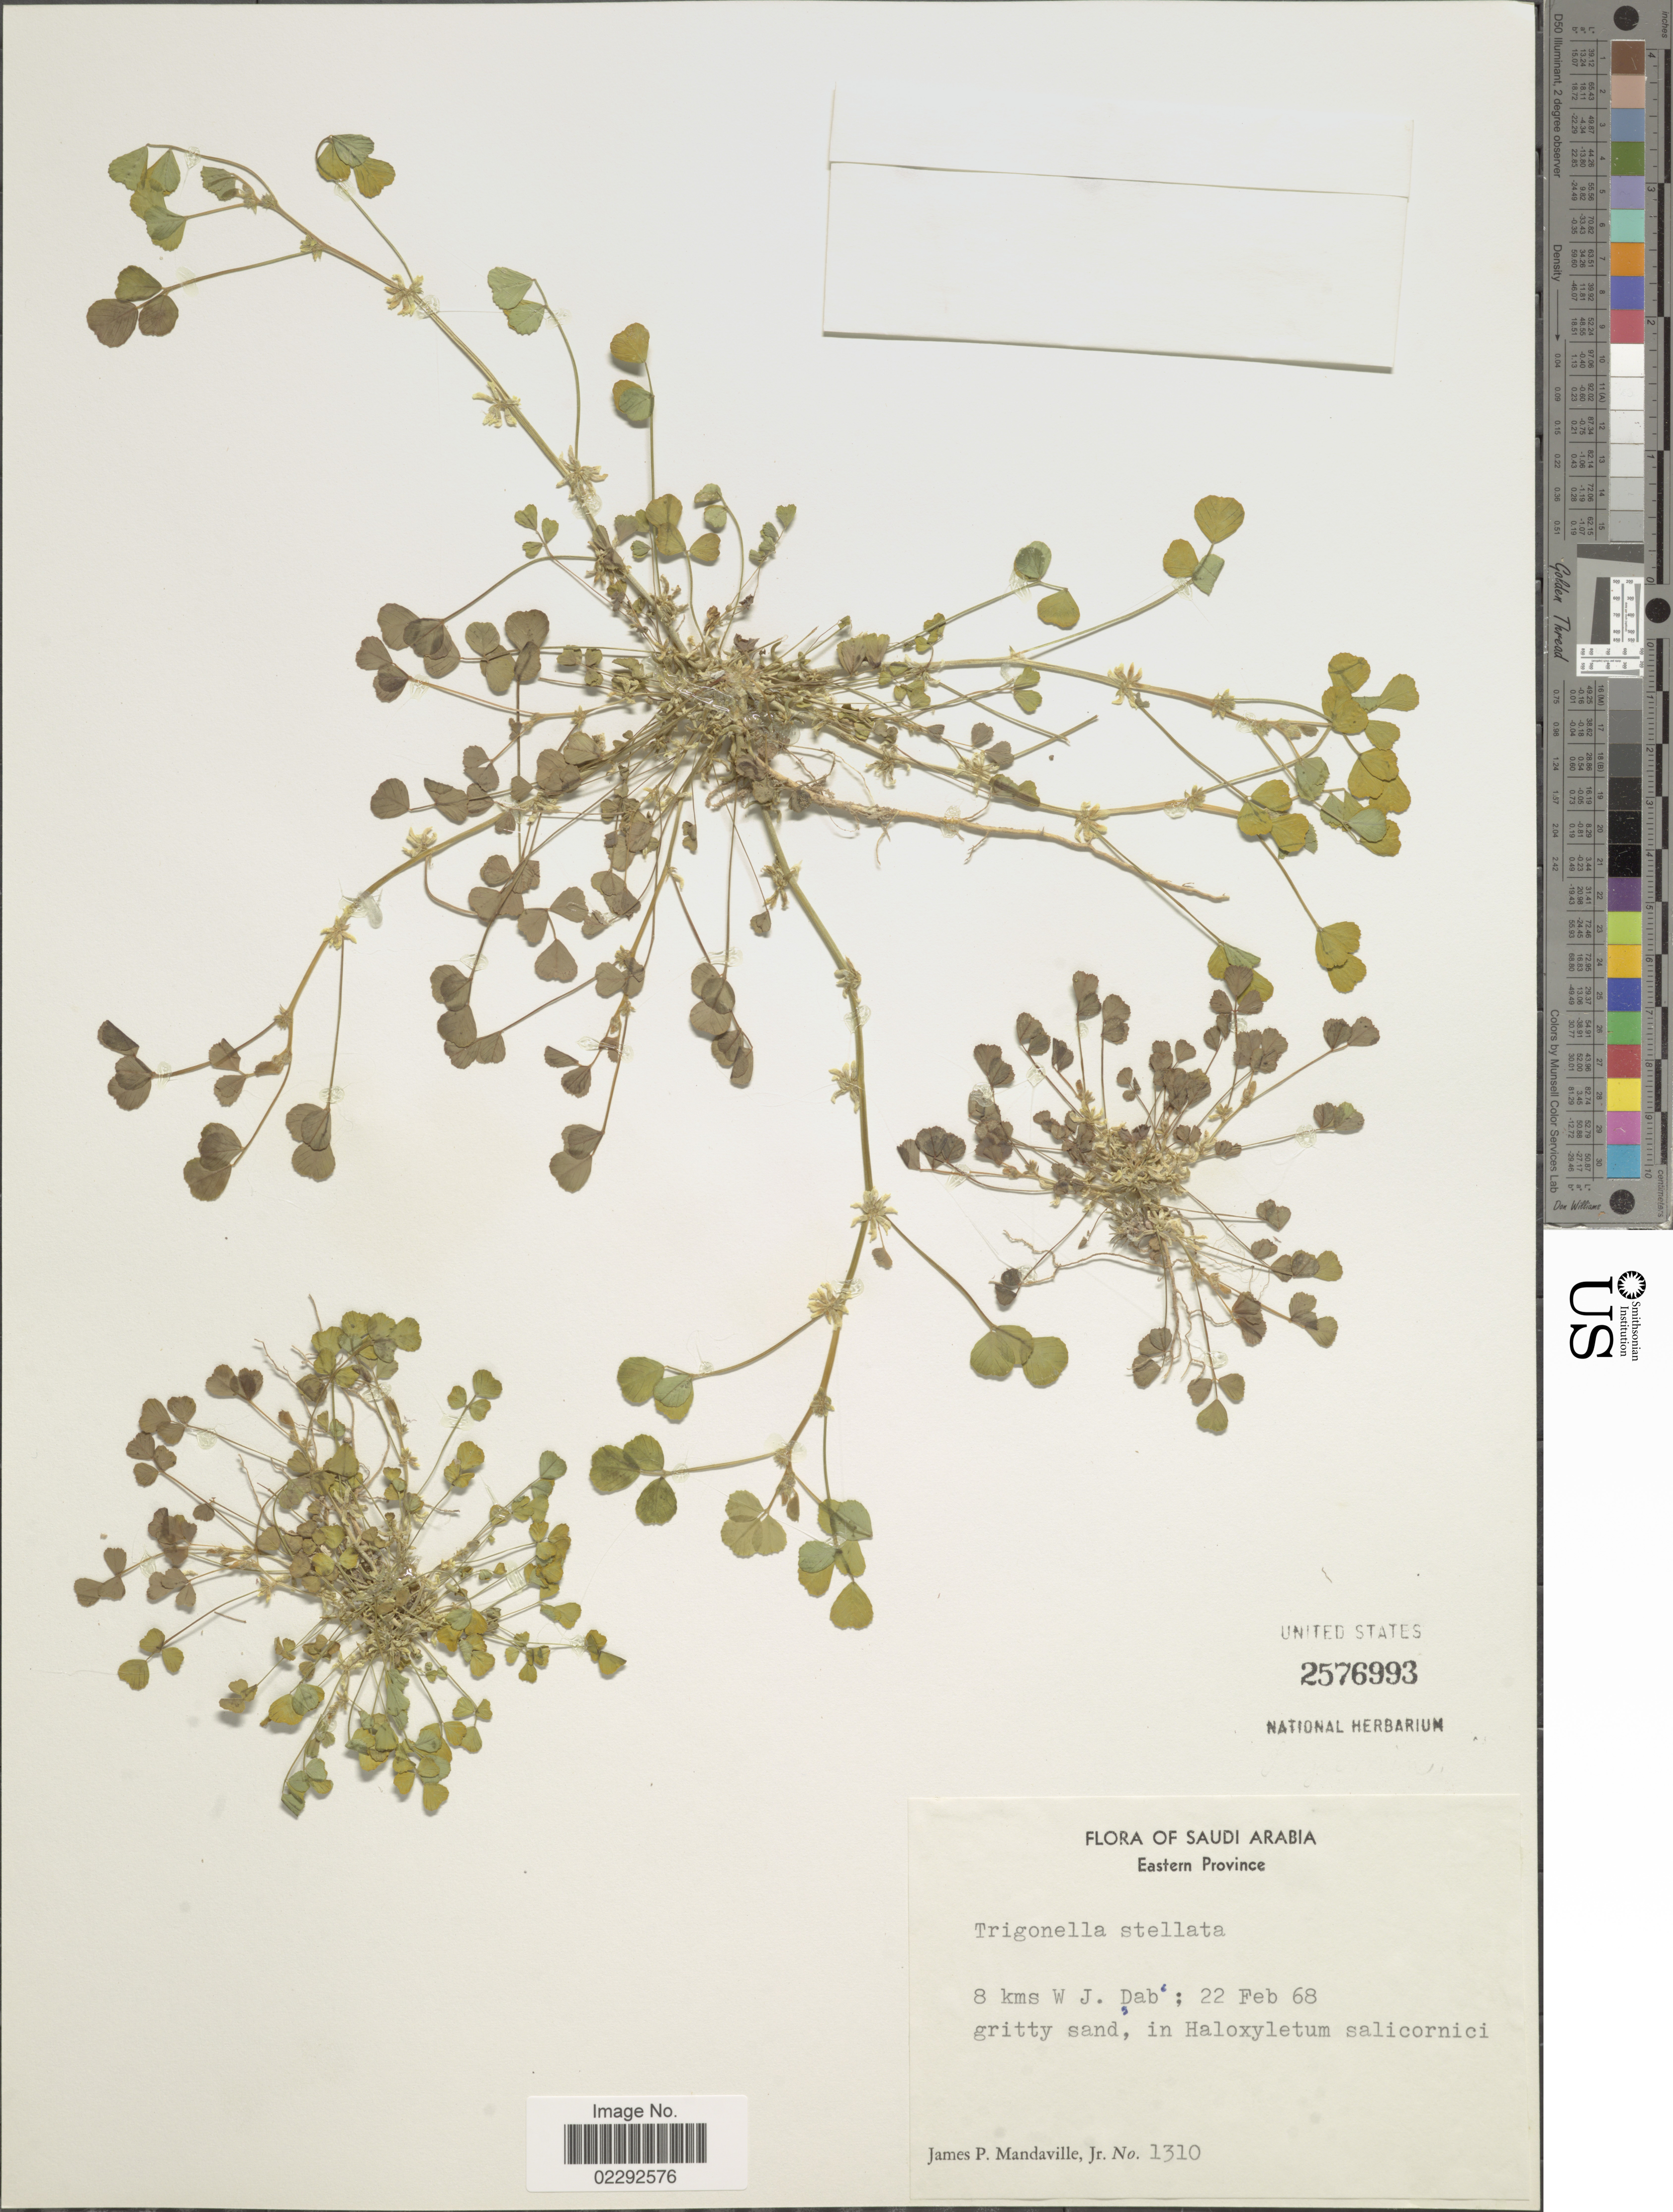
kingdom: Plantae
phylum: Tracheophyta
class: Magnoliopsida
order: Fabales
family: Fabaceae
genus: Trigonella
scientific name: Trigonella stellata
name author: Forssk.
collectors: J. Mandaville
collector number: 1310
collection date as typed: Transcribed d/m/y: 22/2/68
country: Saudi Arabia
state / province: Ash Sharqiyah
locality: Eastern Province. 8 kms W J. Dab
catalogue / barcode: US 2576993